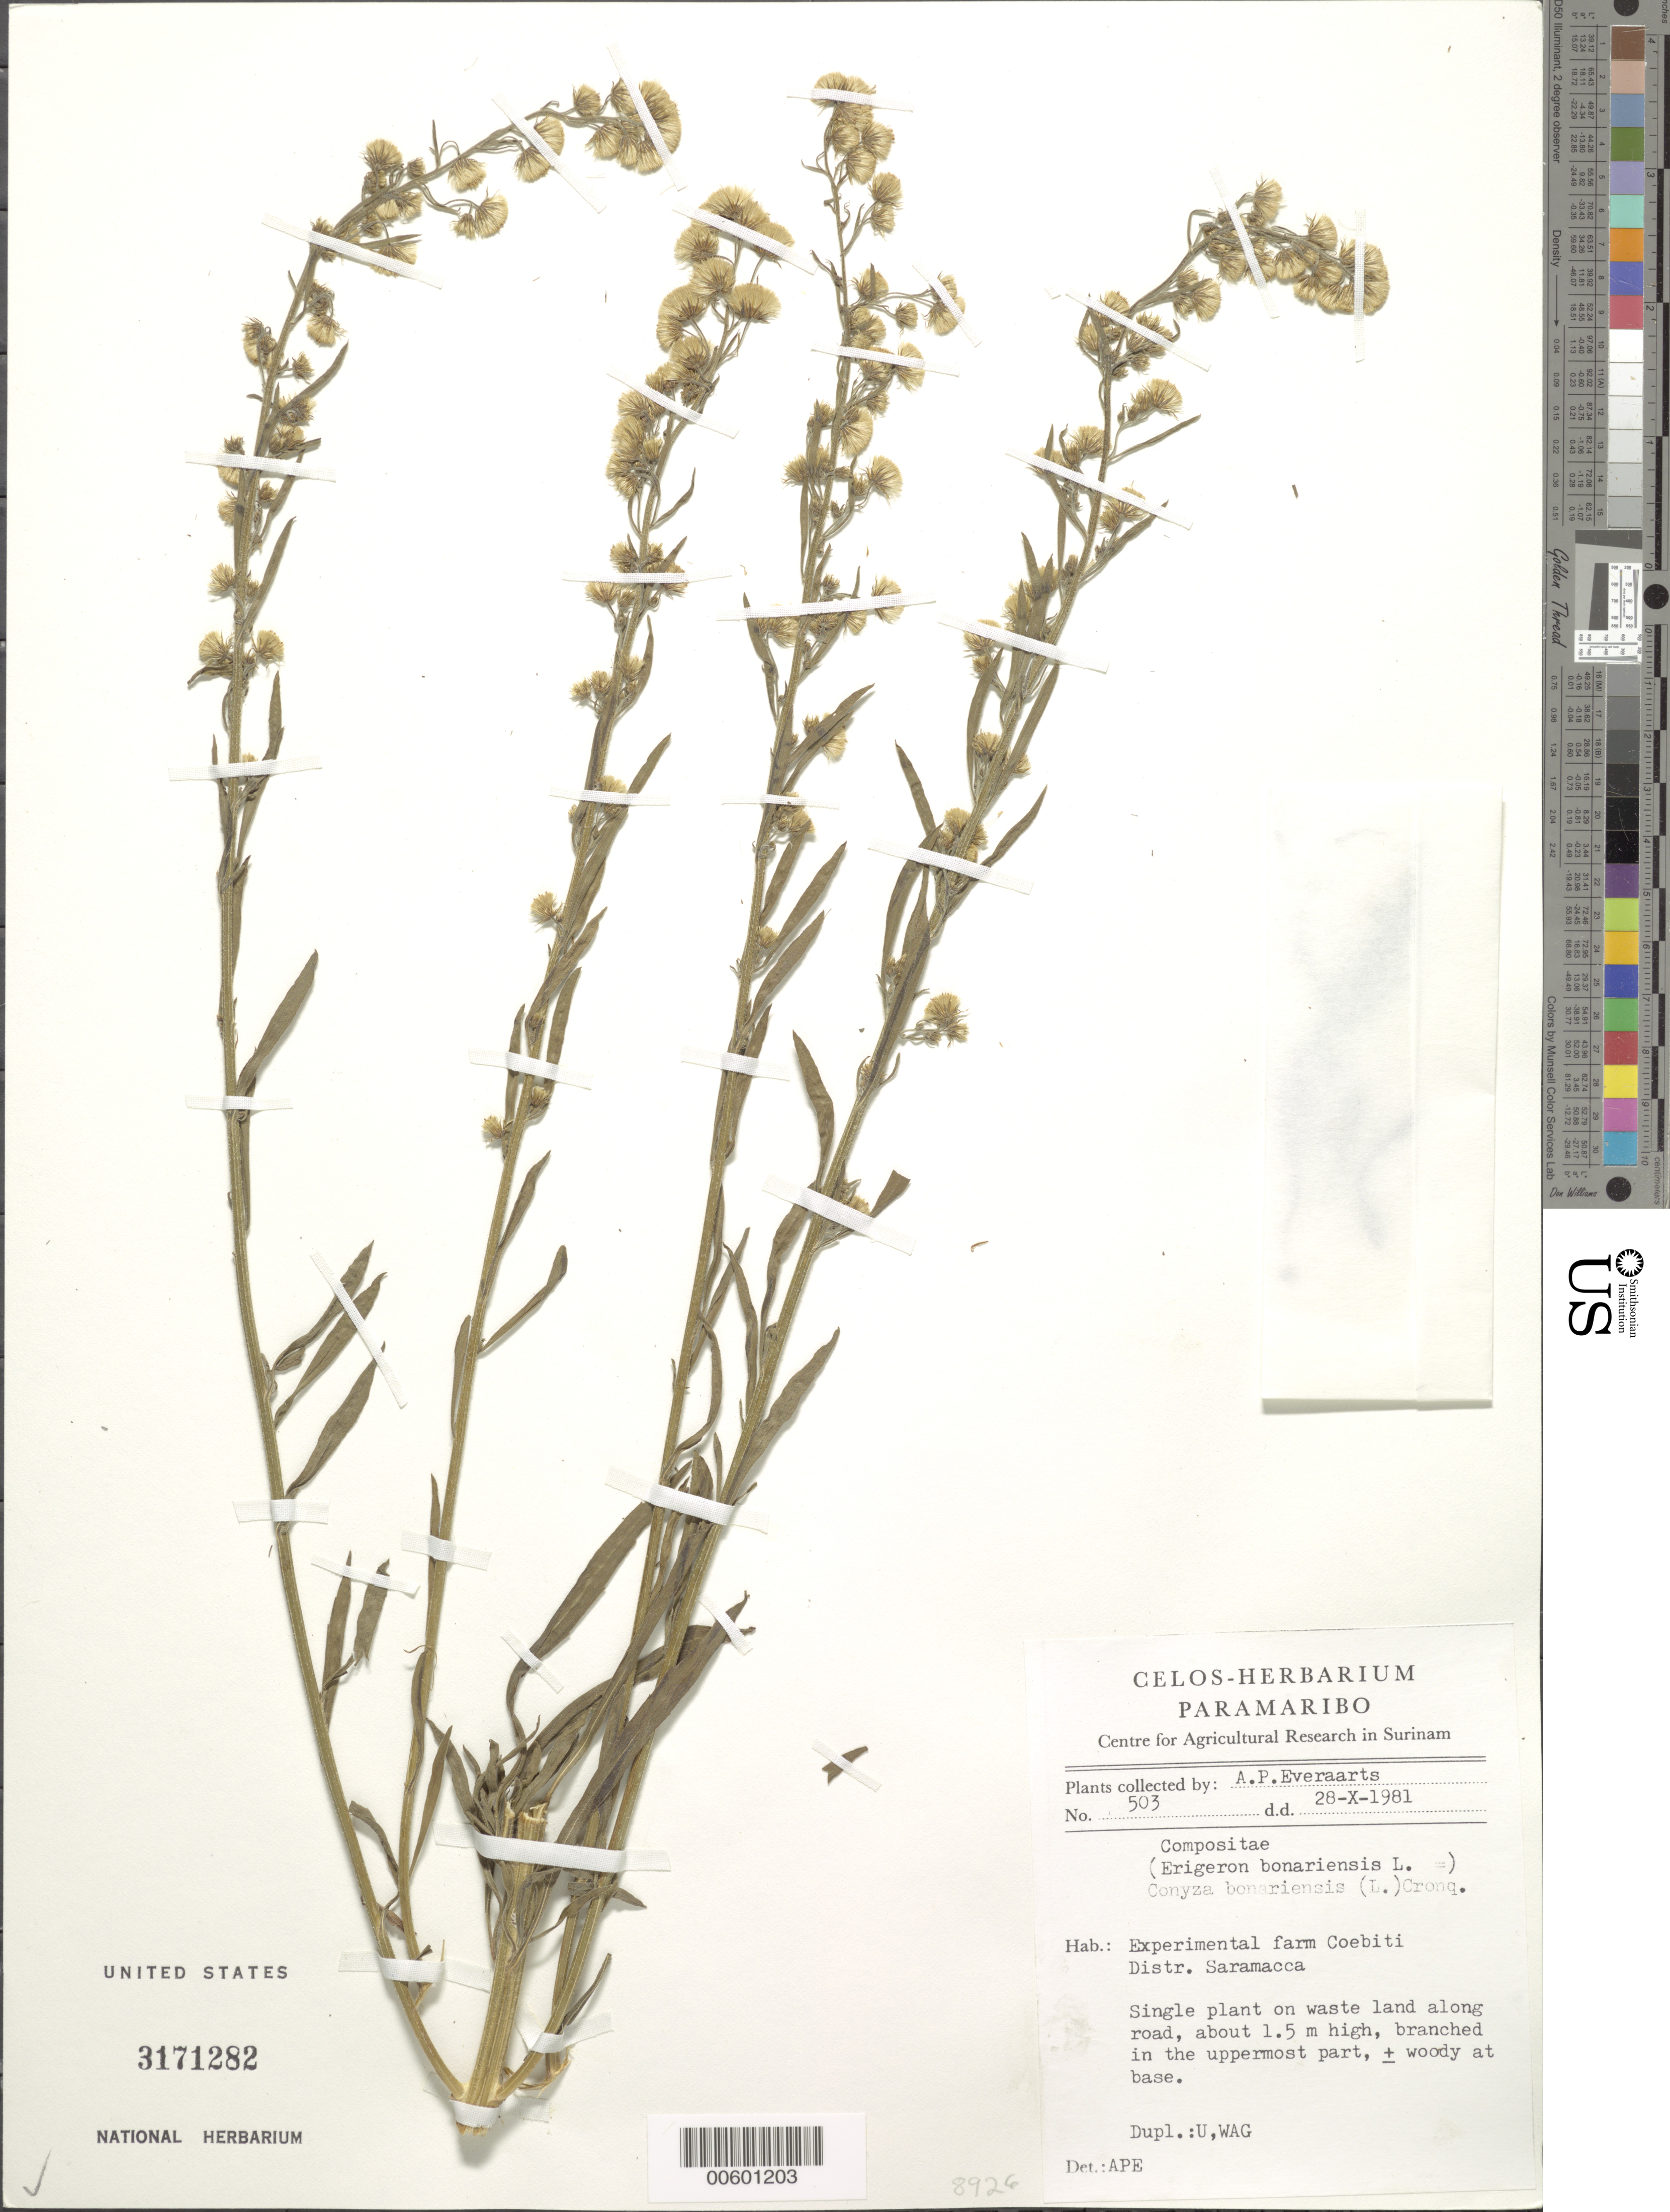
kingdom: Plantae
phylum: Tracheophyta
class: Magnoliopsida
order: Asterales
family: Asteraceae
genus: Conyza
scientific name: Conyza bonariensis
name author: (L.) Cronq.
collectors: A. Everaarts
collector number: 503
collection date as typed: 28-Oct-81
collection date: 1981-10-28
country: Suriname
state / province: Saramacca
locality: Coebiti Experimental Farm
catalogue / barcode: US 3171282